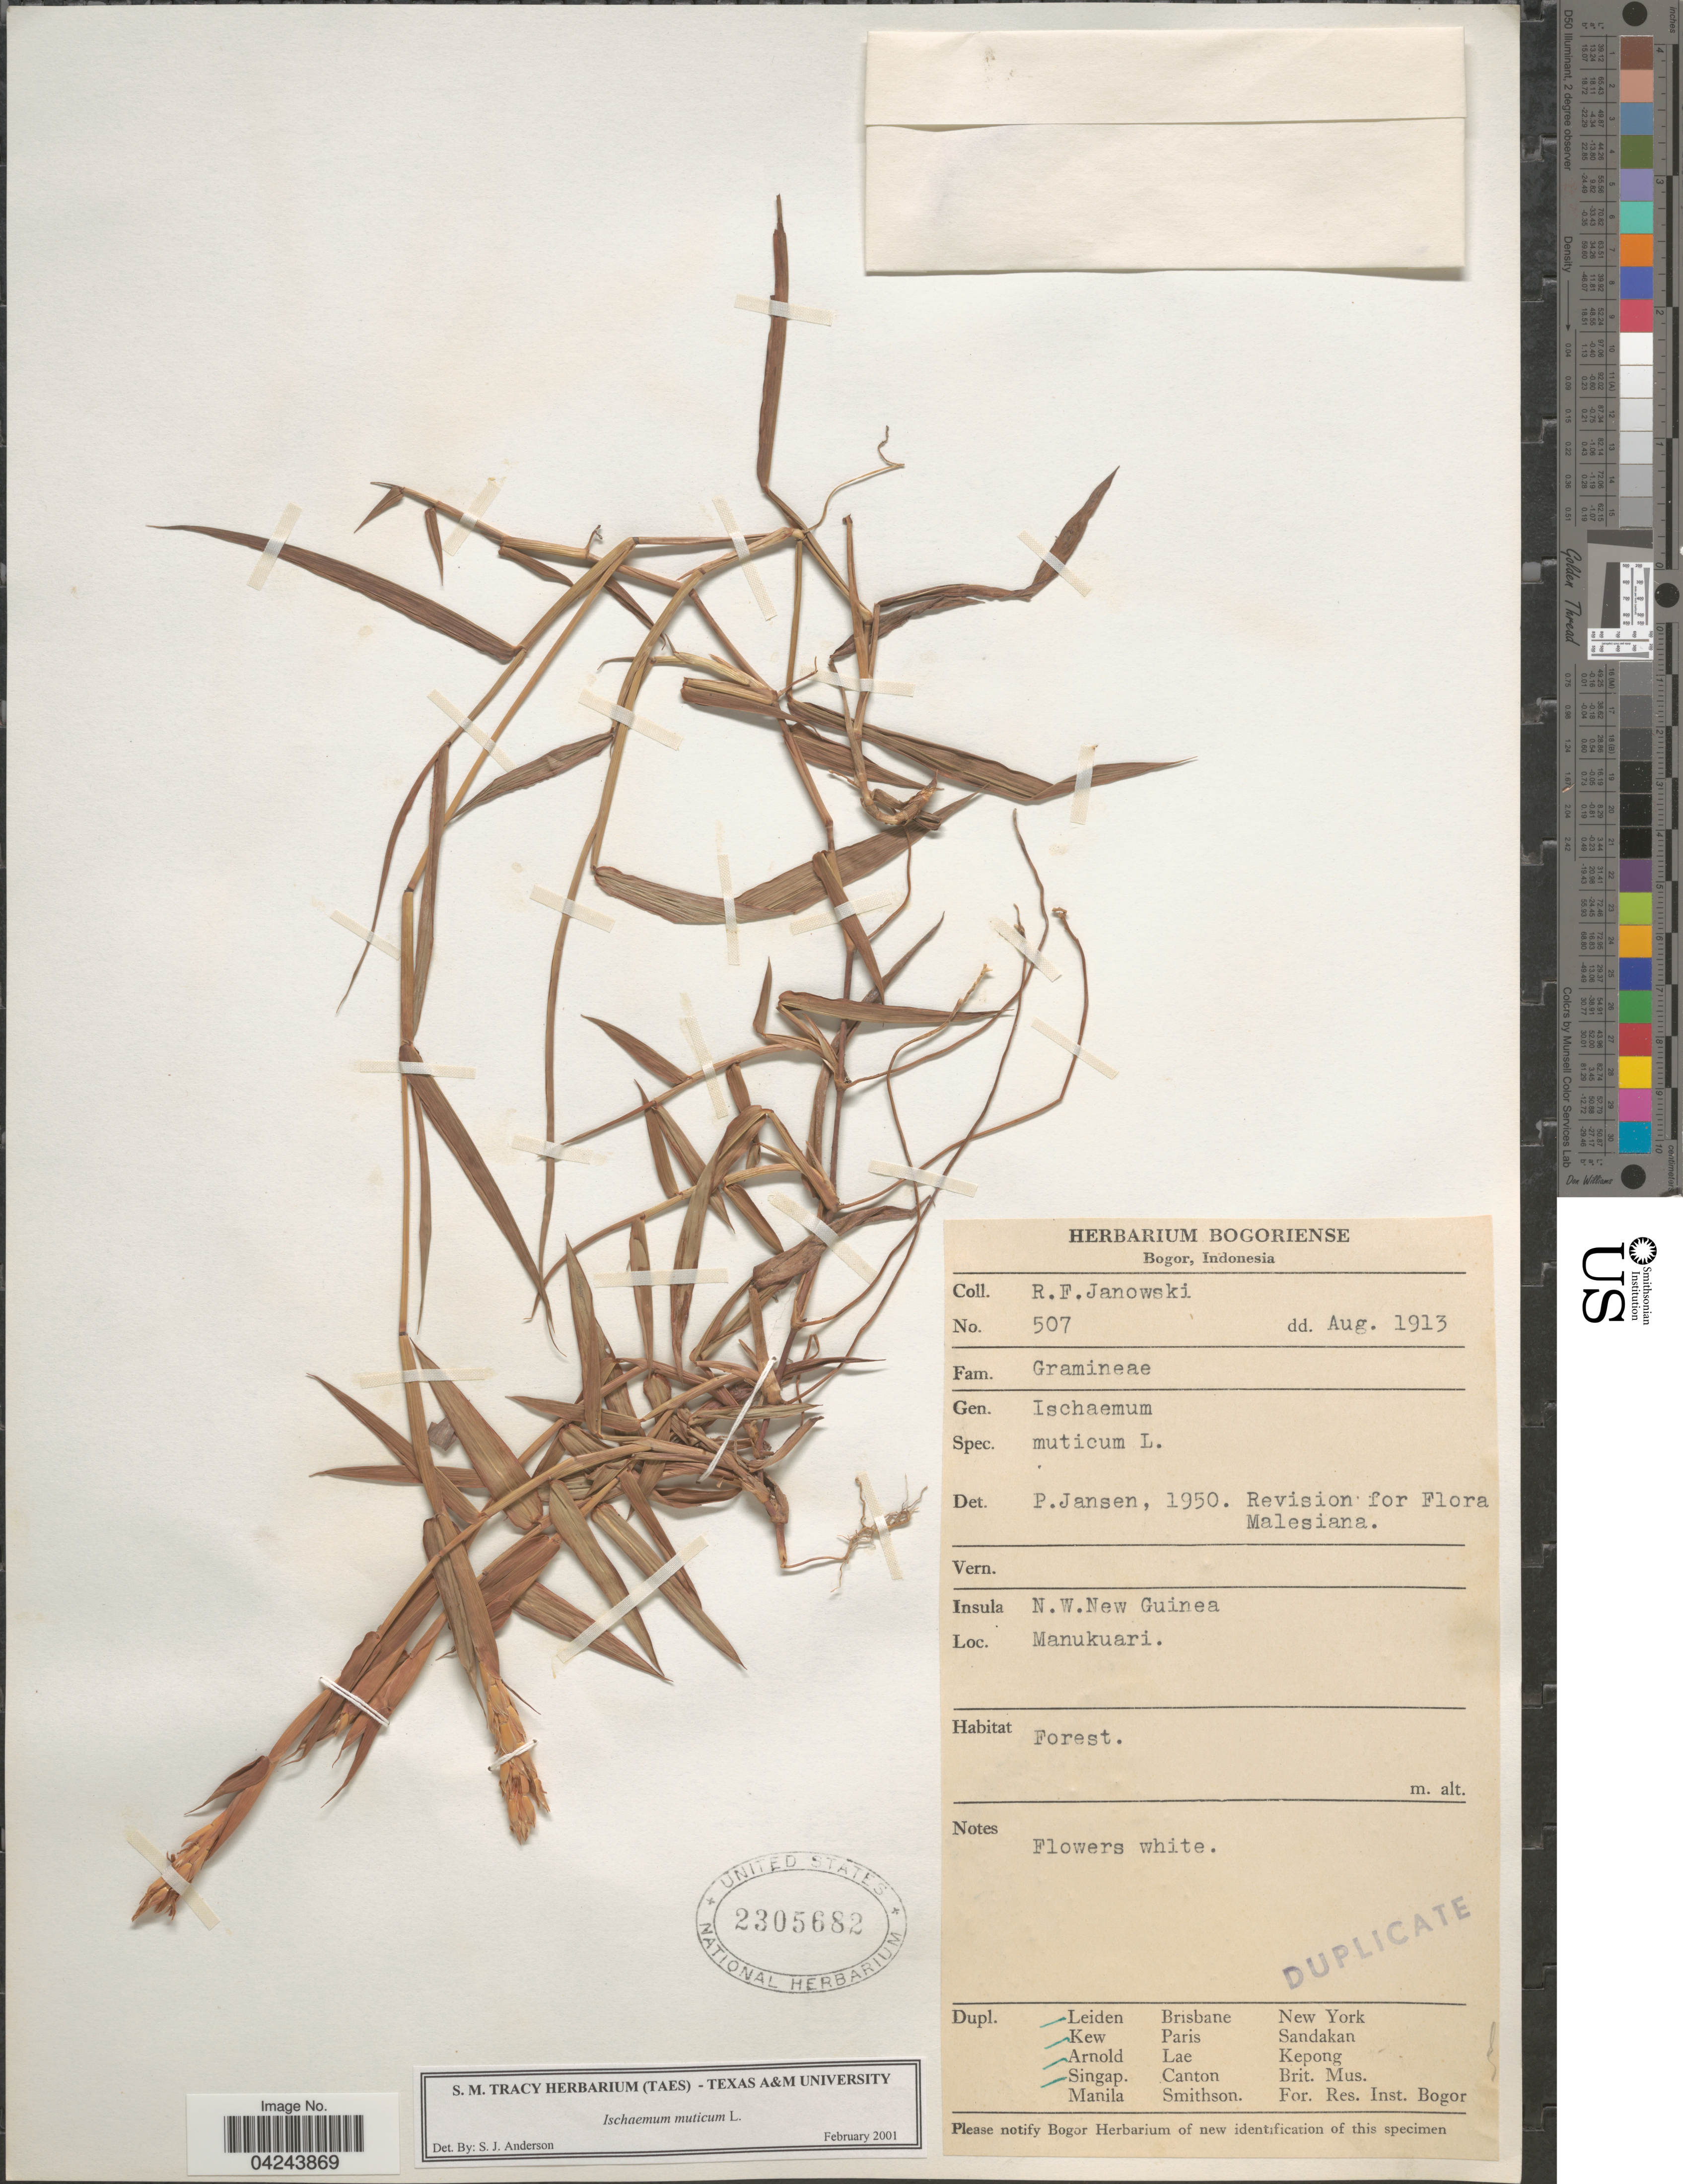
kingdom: Plantae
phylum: Tracheophyta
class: Liliopsida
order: Poales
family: Poaceae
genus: Ischaemum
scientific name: Ischaemum muticum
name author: L.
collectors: R. Janowski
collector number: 507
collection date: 1913-08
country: Indonesia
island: New Guinea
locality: Insula N.W. New Guinea. Manukuari.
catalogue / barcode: US 2305682